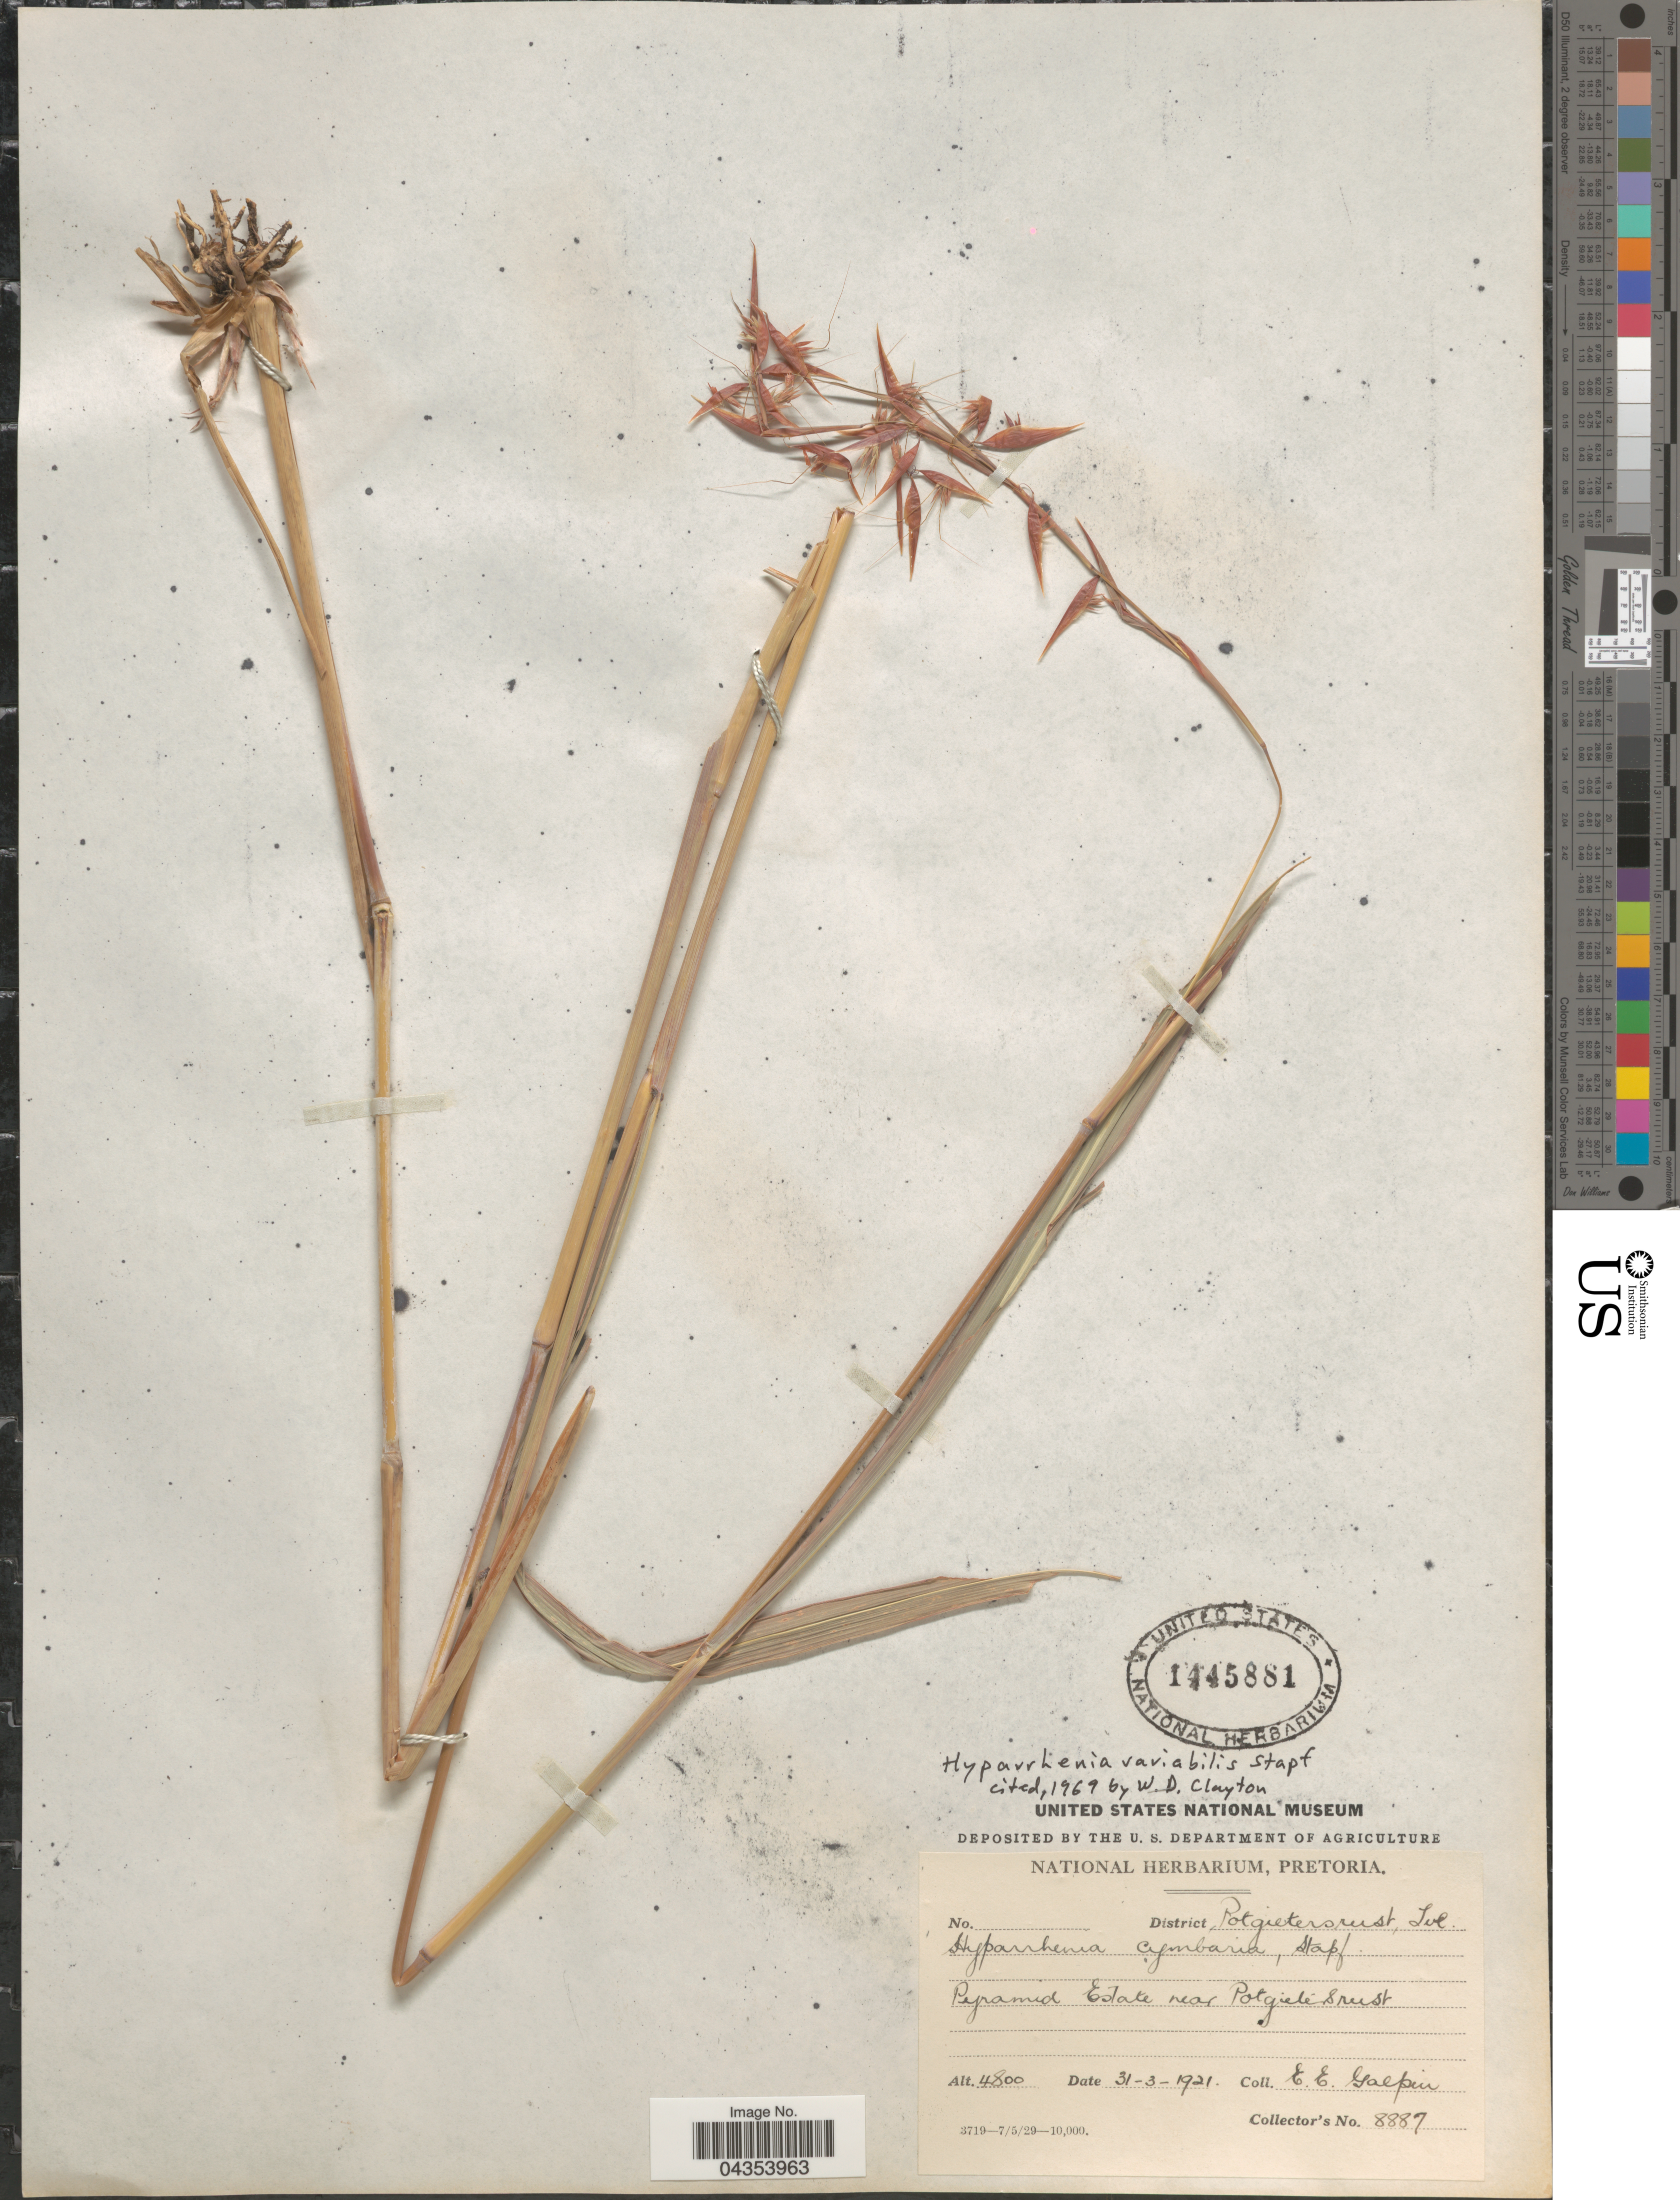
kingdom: Plantae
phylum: Tracheophyta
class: Liliopsida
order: Poales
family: Poaceae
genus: Hyparrhenia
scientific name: Hyparrhenia variabilis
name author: Stapf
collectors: E. Galpin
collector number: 8887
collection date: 1921-03-31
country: South Africa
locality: District Potgietersrust, Tvl. Pyramid Estate near Potgietersrust.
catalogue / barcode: US 1445881